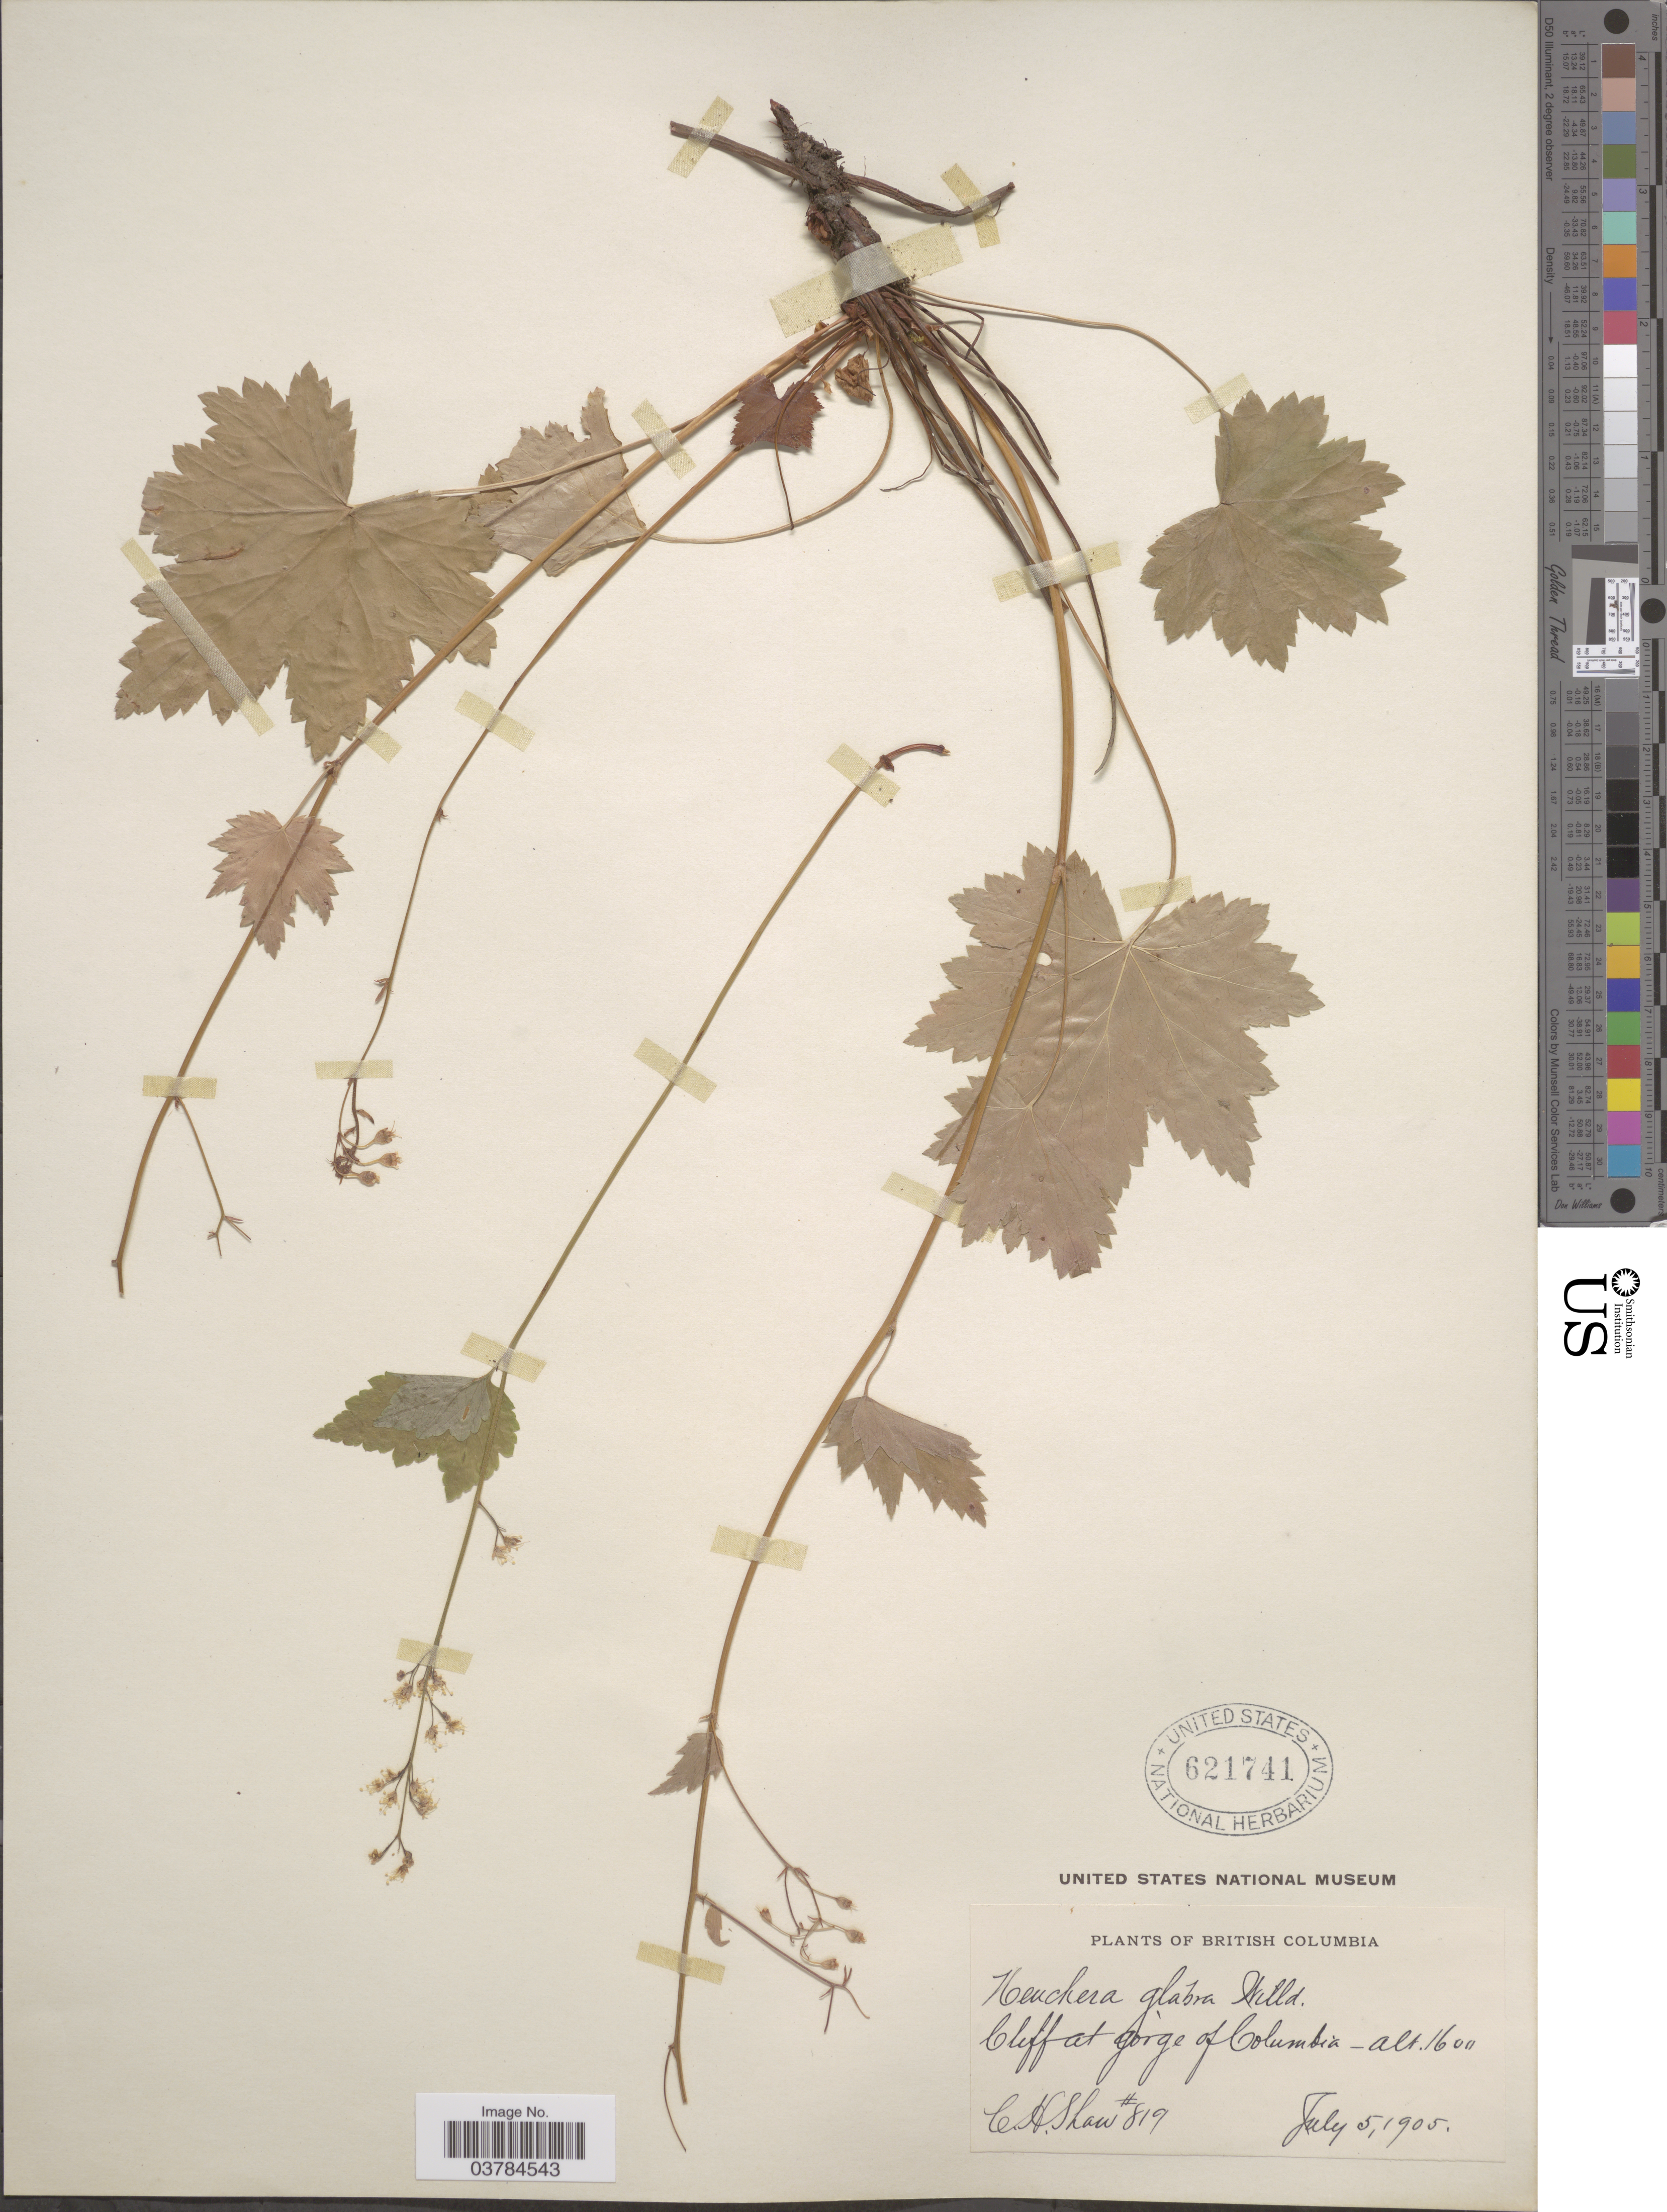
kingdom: Plantae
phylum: Tracheophyta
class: Magnoliopsida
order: Saxifragales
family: Saxifragaceae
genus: Heuchera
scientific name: Heuchera glabra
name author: Willd. ex Roem. & Schult.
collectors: C. H. Shaw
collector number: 819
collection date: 1905-07-05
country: Canada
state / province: British Columbia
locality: Cliff at gorge of Columbia.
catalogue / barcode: US 621741